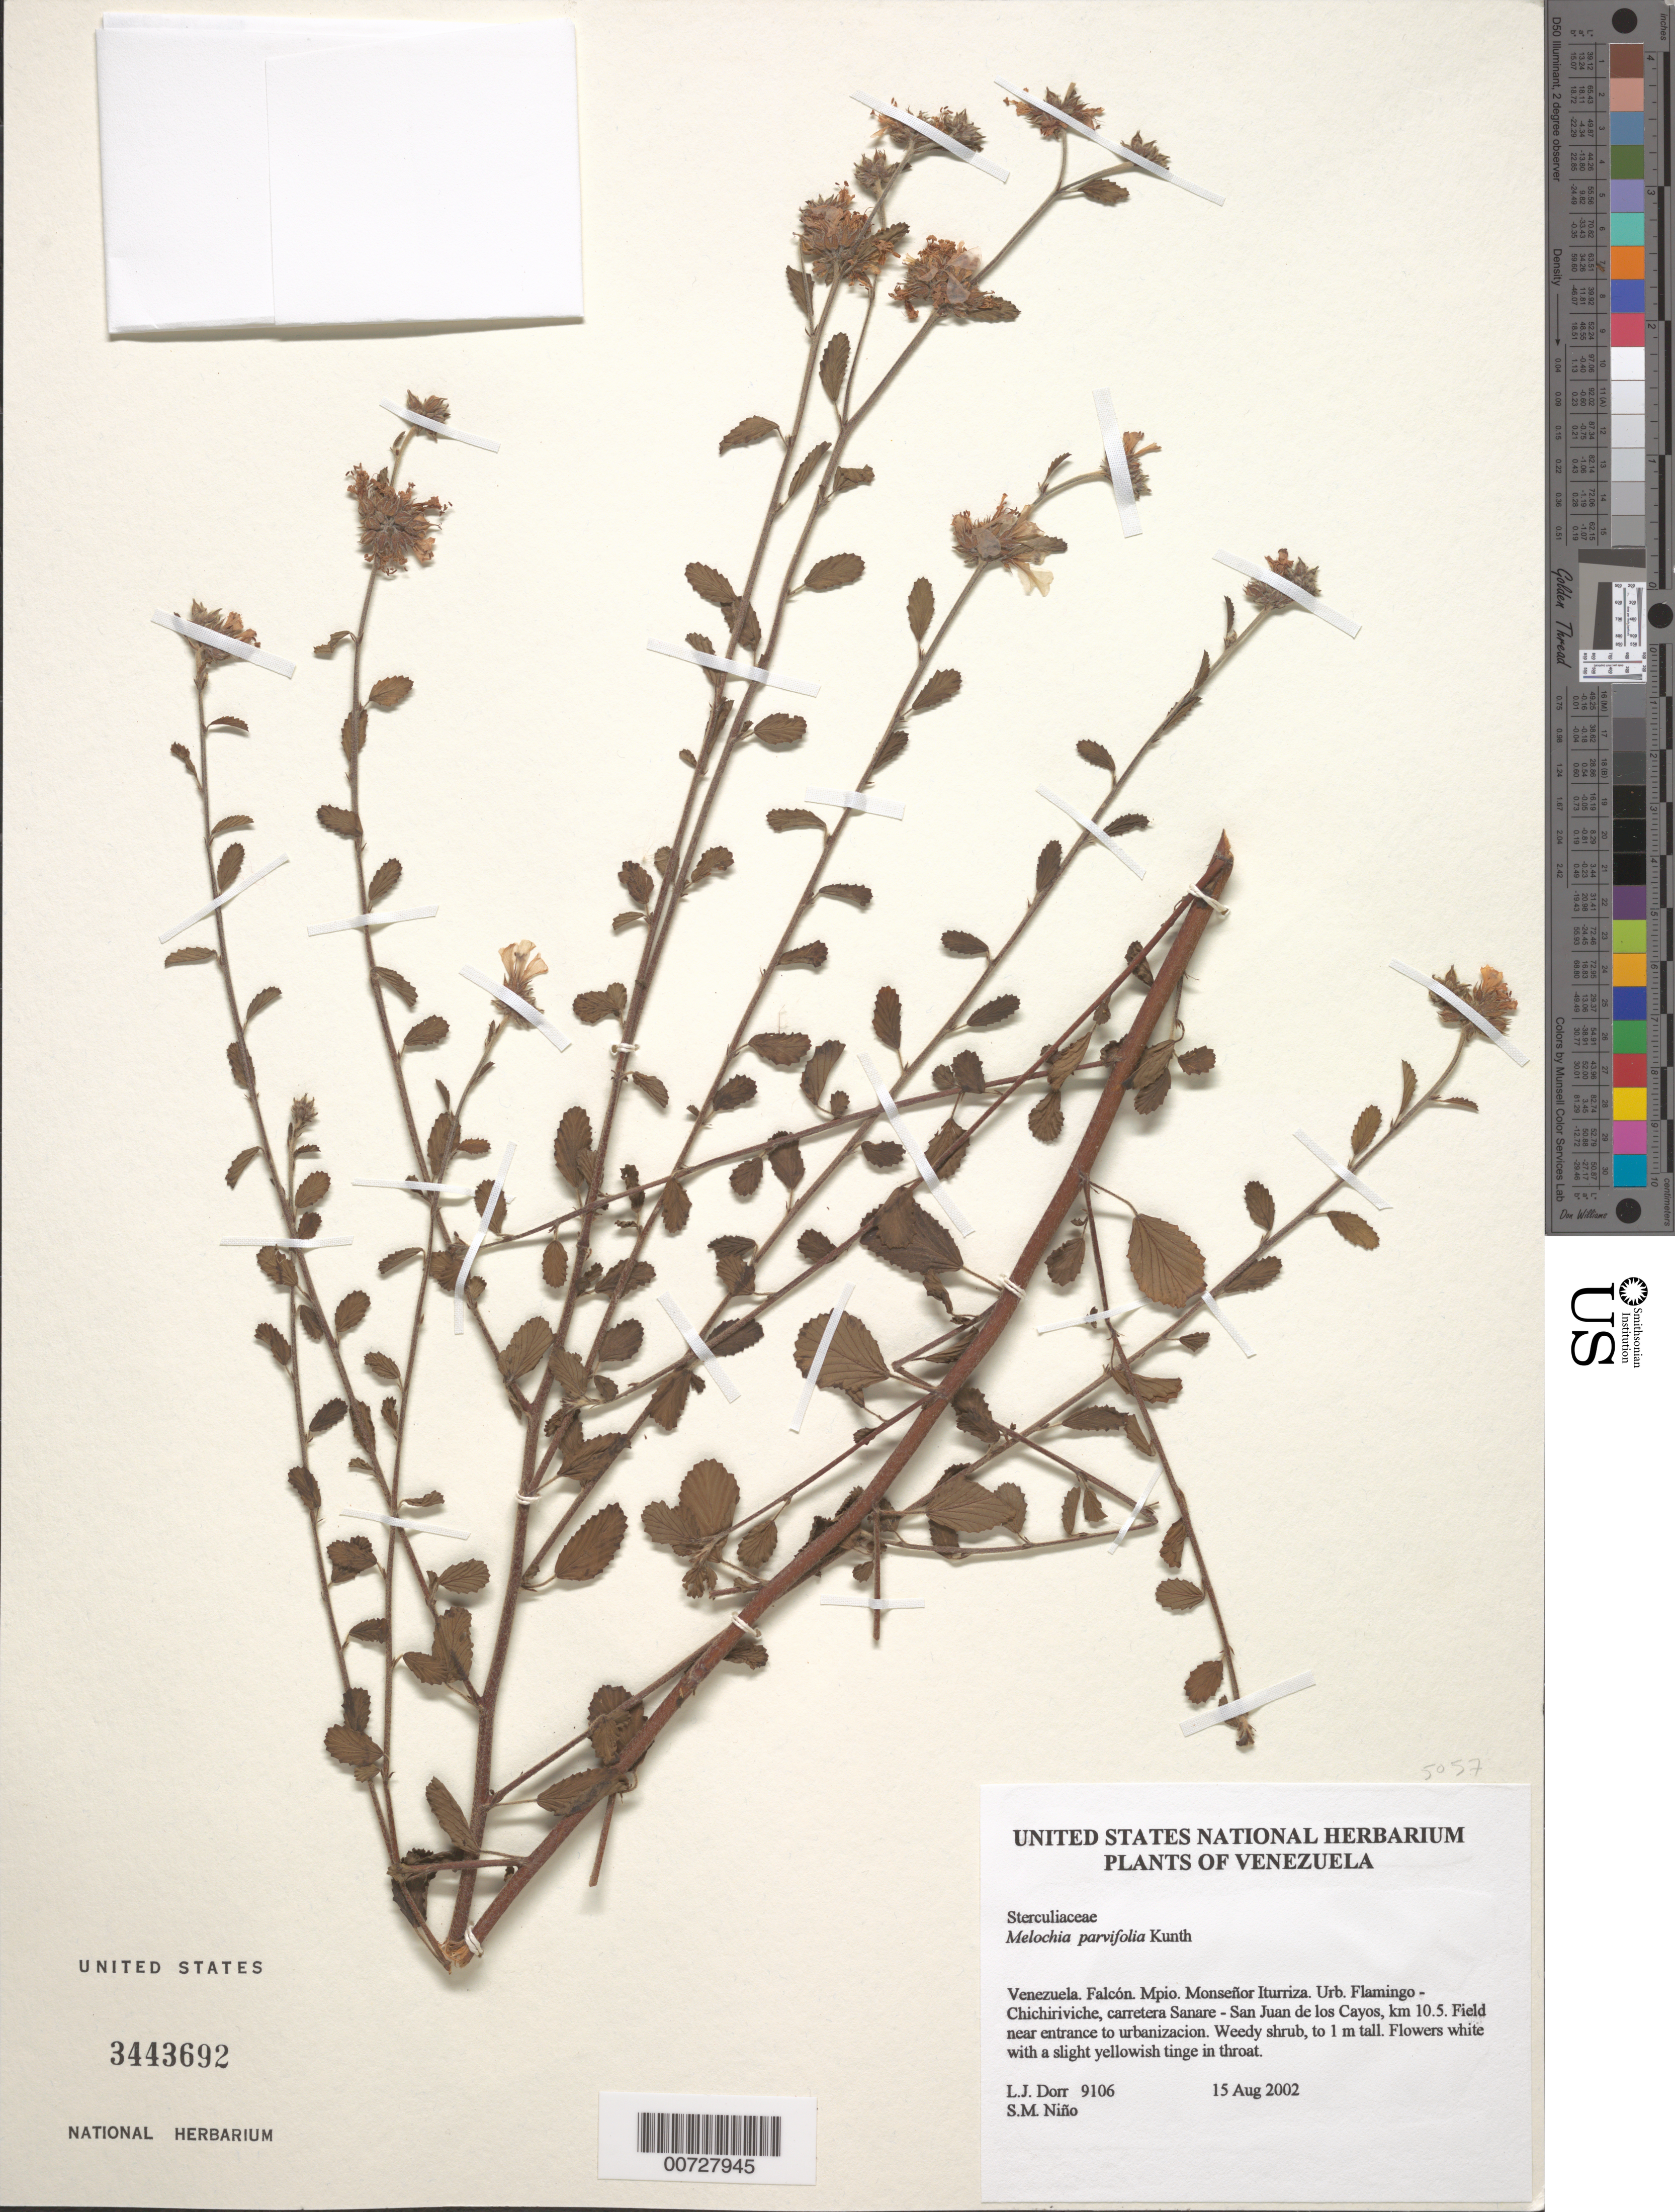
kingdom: Plantae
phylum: Tracheophyta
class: Magnoliopsida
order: Malvales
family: Malvaceae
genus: Melochia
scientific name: Melochia parvifolia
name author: Kunth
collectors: L. J. Dorr & S. M. Niño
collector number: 9106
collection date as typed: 15 Aug 2002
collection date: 2002-08-15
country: Venezuela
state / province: Falcón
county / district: Monseñor Iturriza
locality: Urb. Flamingo-Chichiriviche, carretera Sanare-San Juan de los Cayos, km 10.5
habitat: Field near entrance to urbanizacion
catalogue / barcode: US 3443692